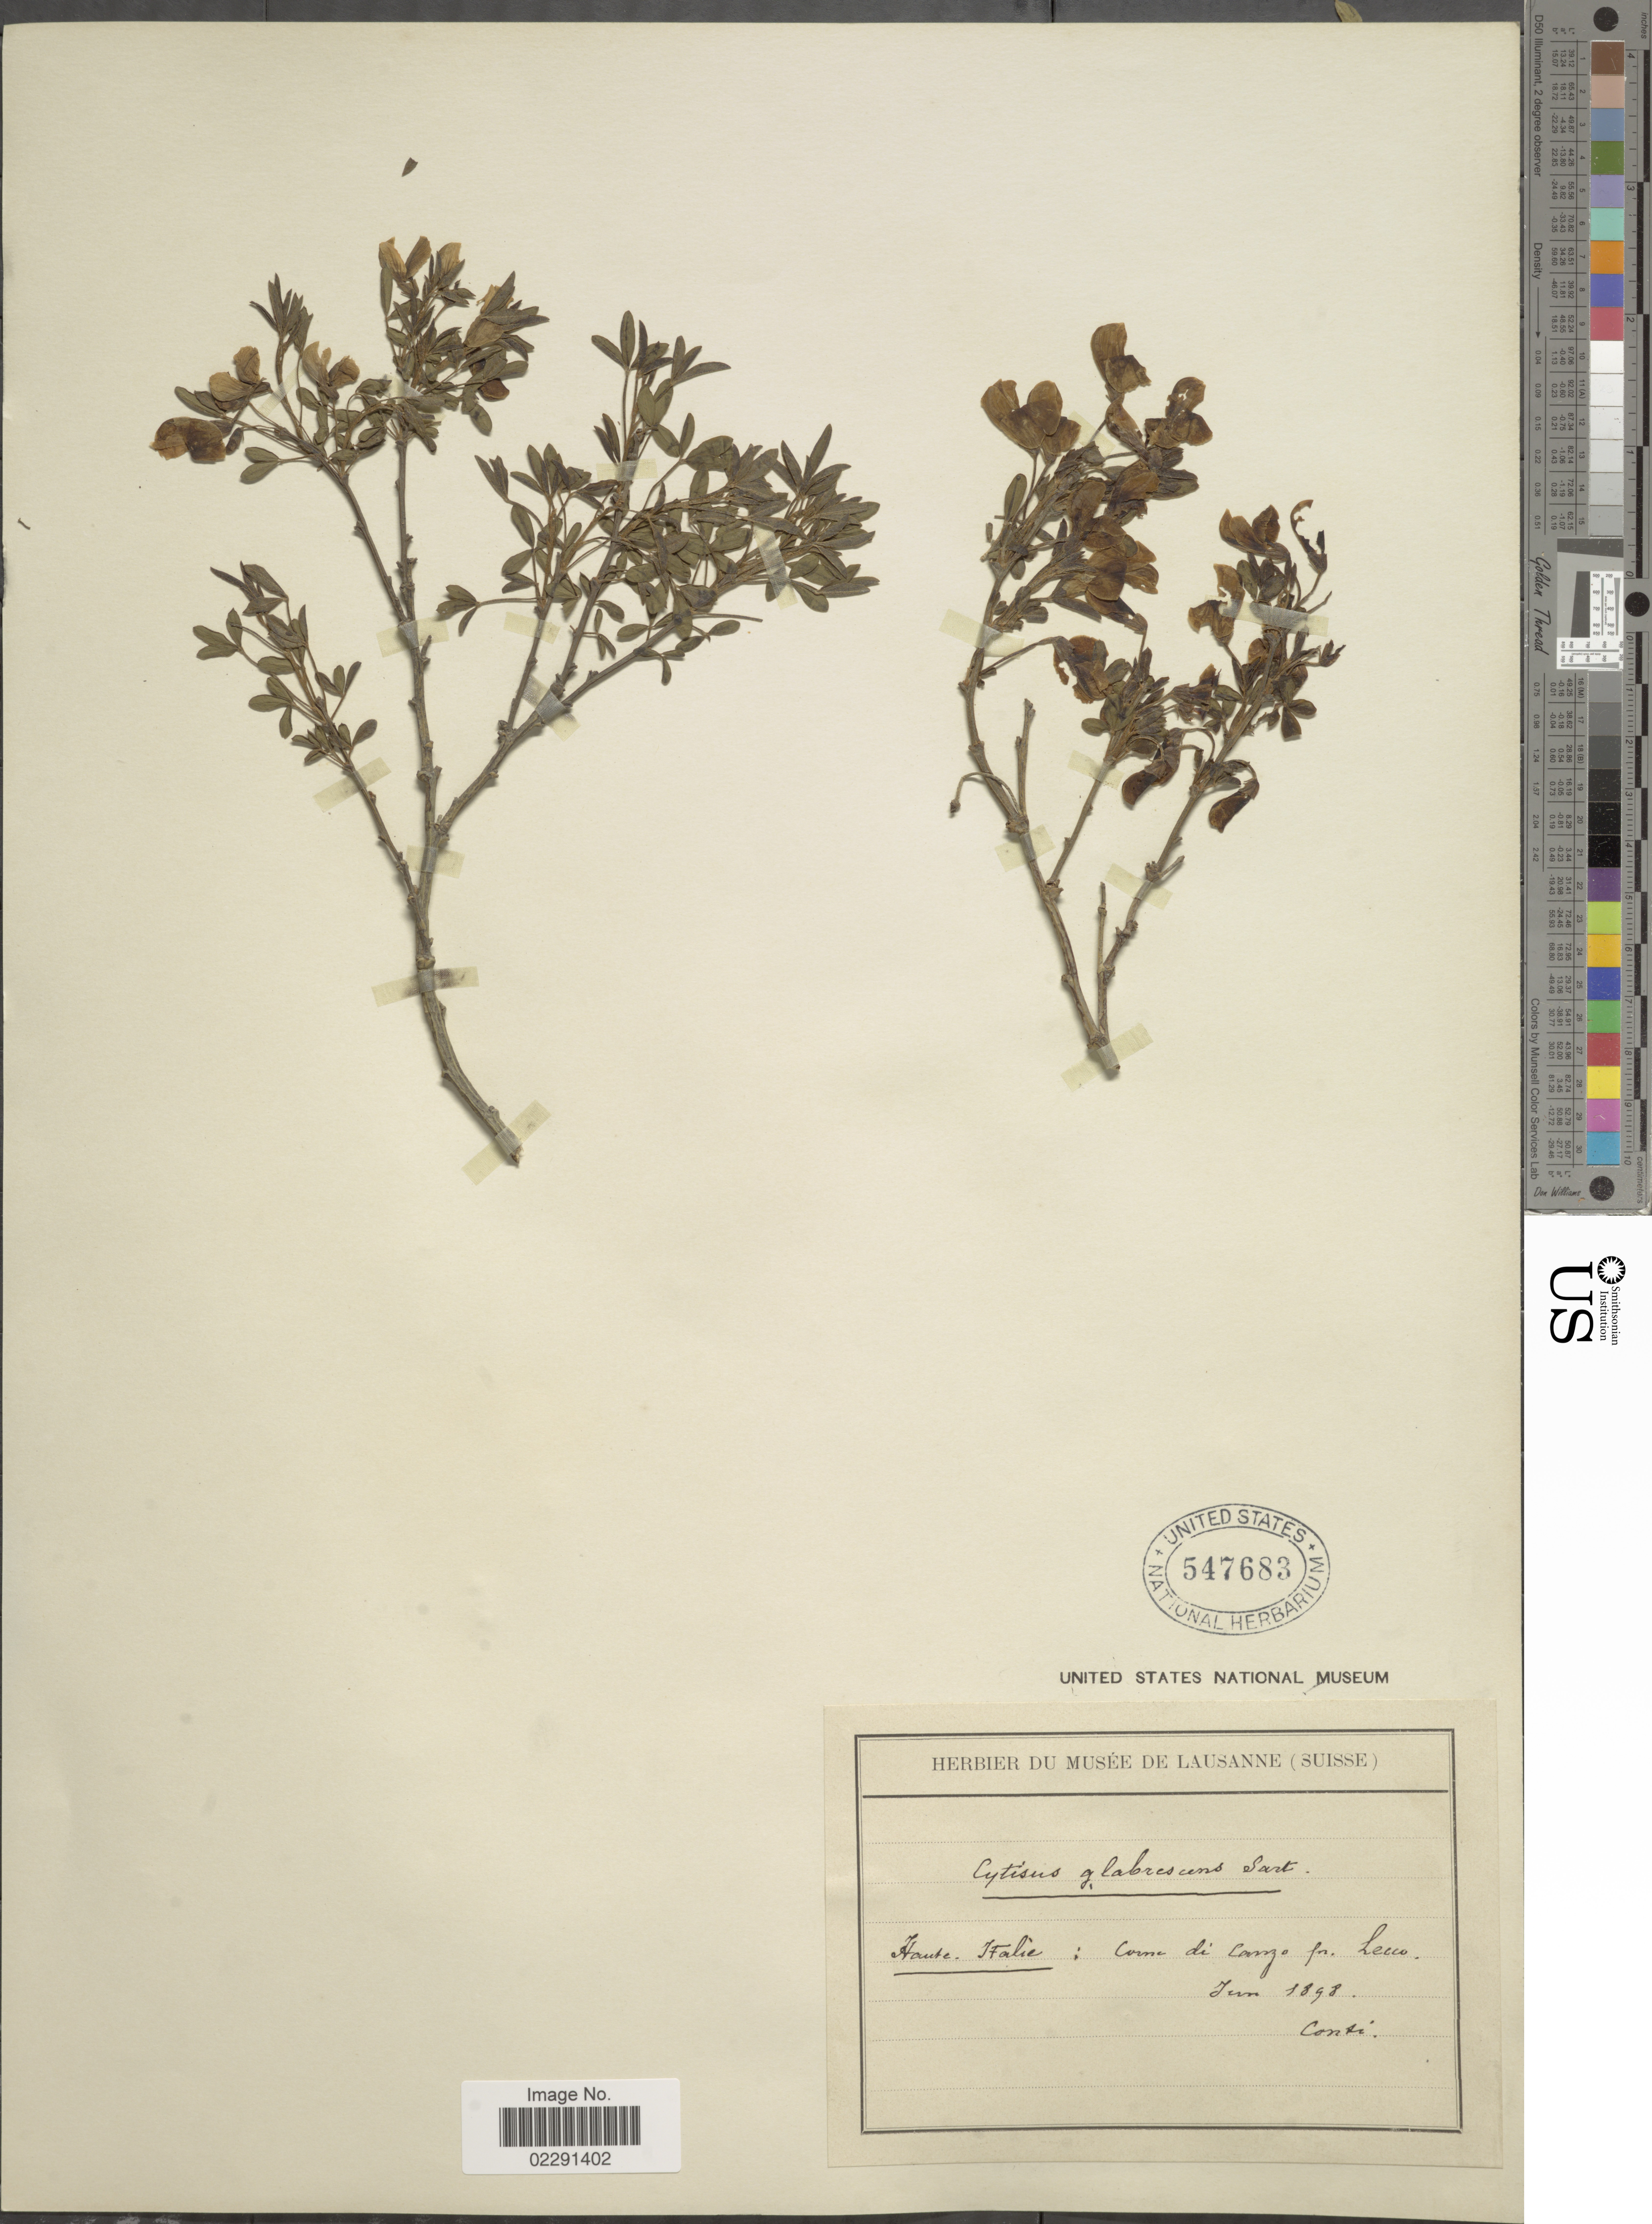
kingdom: Plantae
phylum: Tracheophyta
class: Magnoliopsida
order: Fabales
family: Fabaceae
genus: Cytisus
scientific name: Cytisus emeriflorus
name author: Rchb.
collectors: Conti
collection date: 1898-06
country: Italy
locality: Haute-Italie: Corne di Canzo pr. Lecco. [interpreted]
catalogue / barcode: US 547683